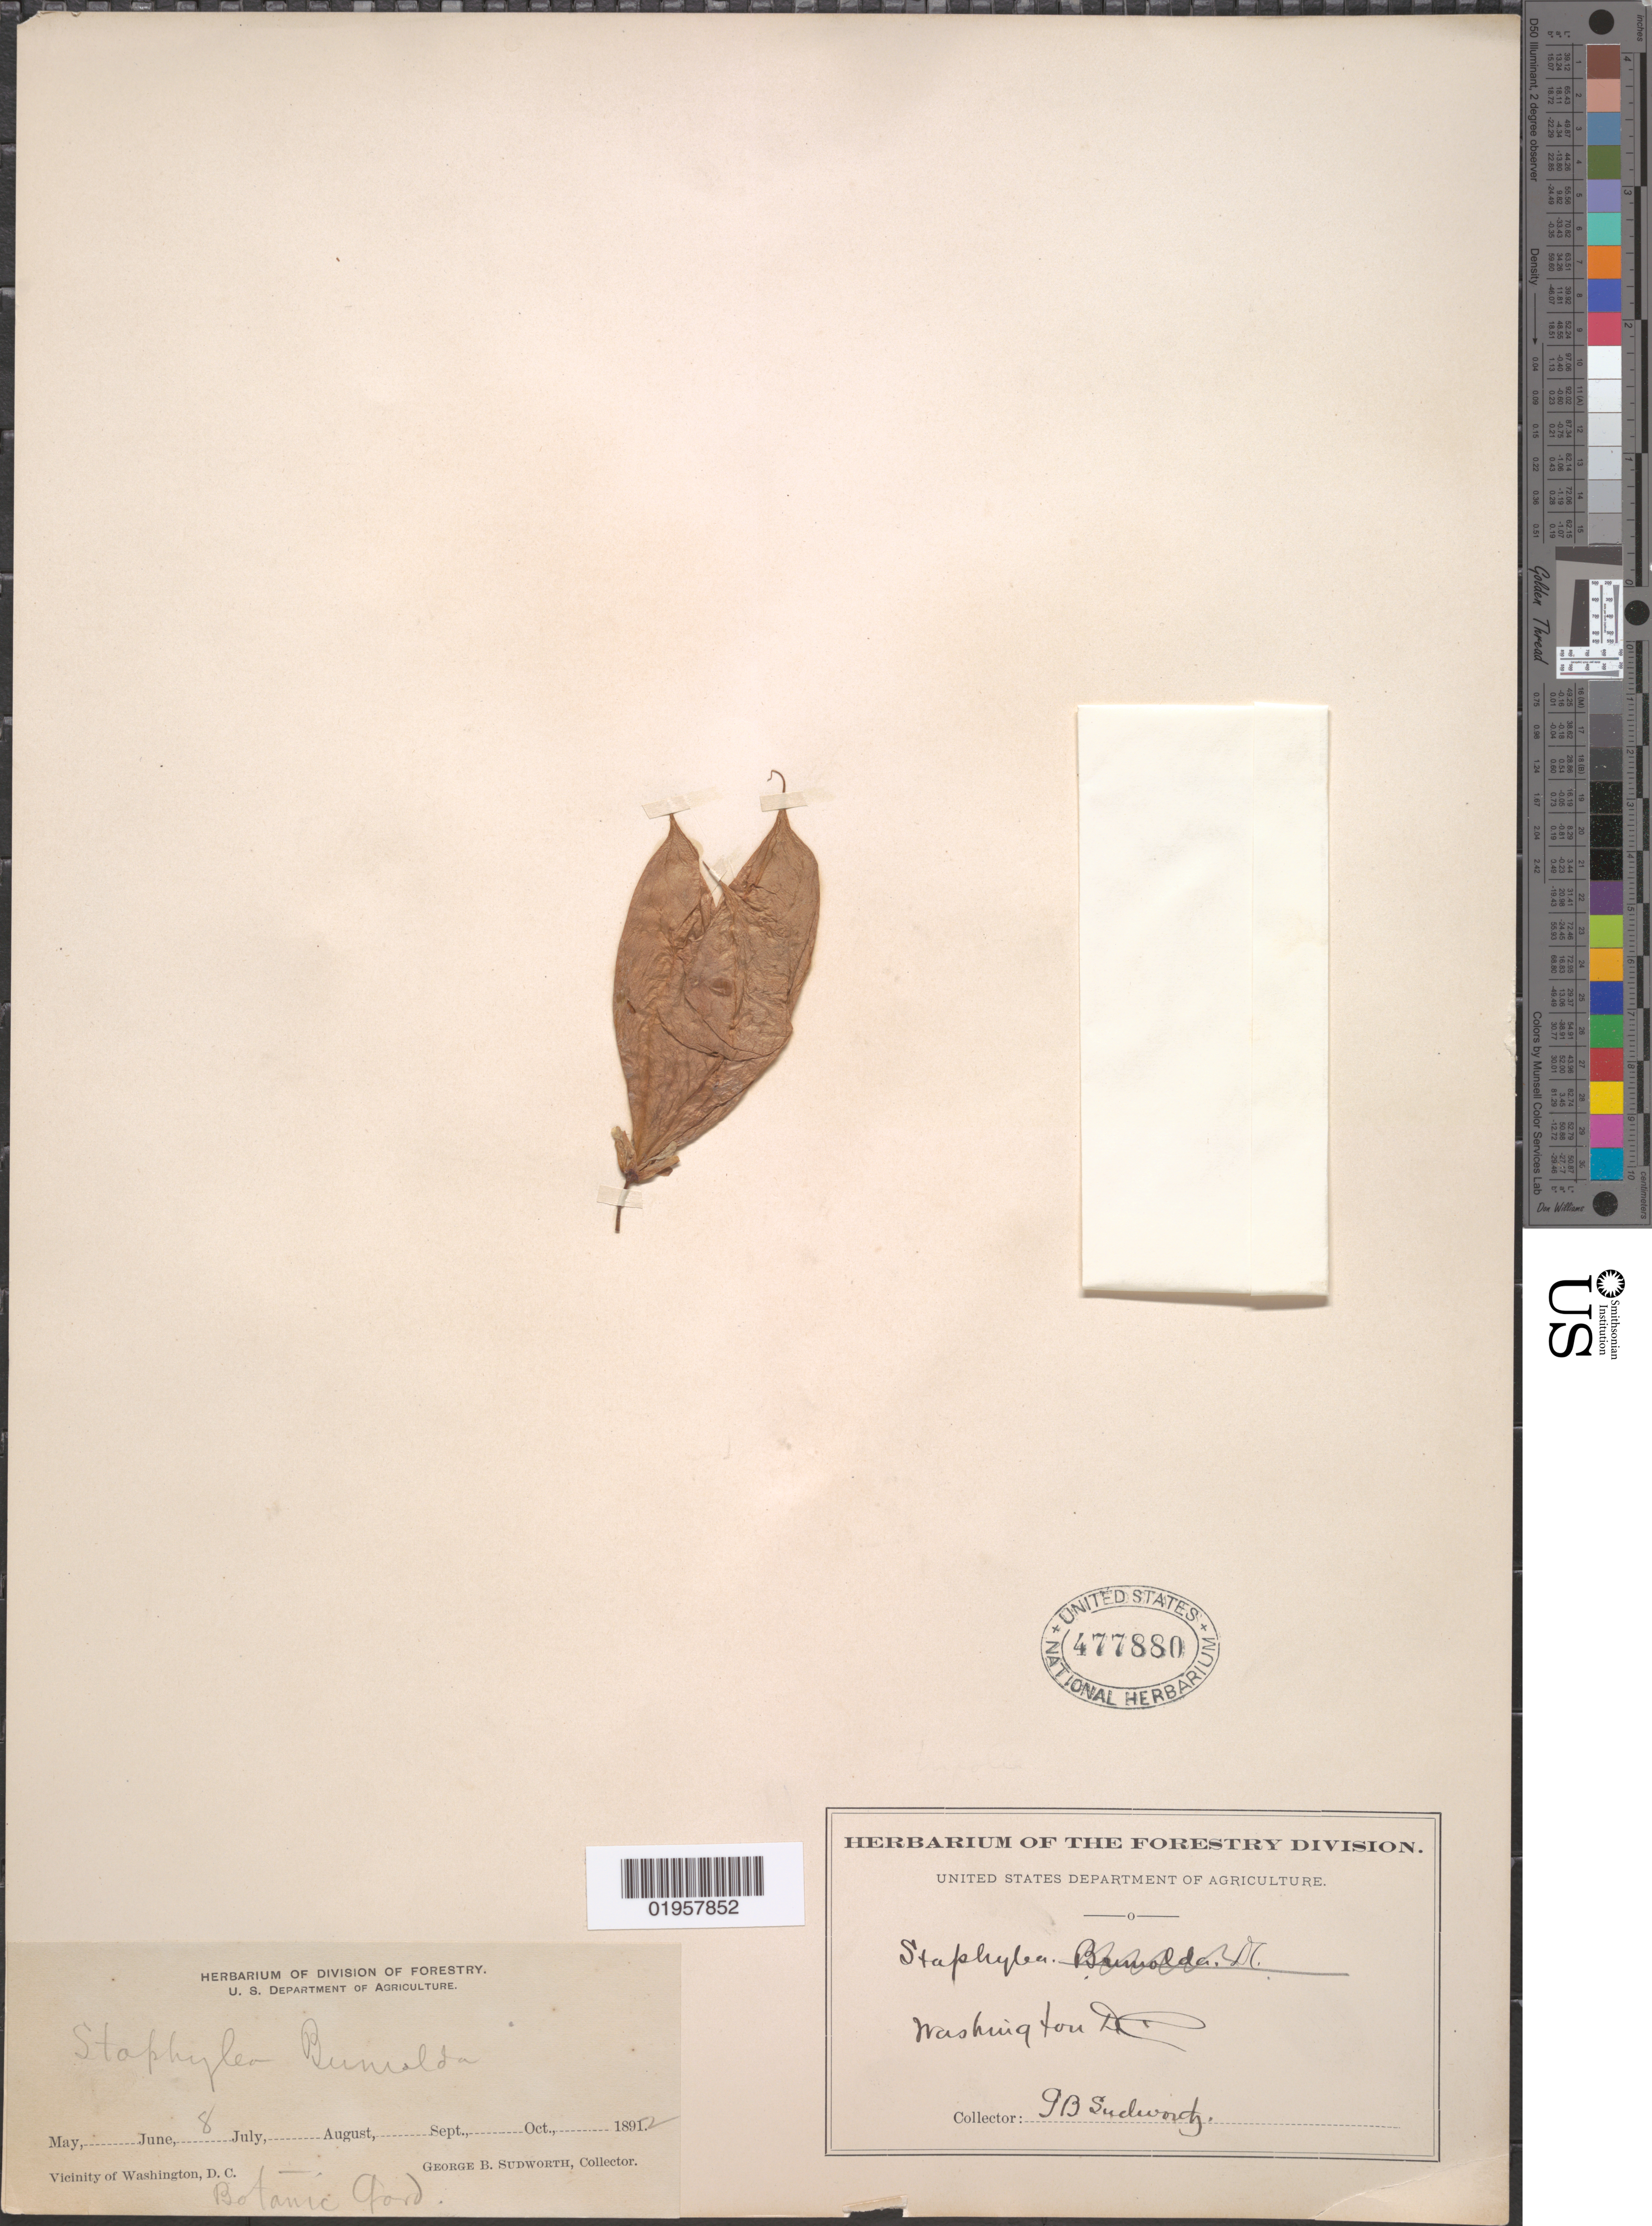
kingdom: Plantae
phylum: Tracheophyta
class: Magnoliopsida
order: Crossosomatales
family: Staphyleaceae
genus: Staphylea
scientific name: Staphylea bumalda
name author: DC.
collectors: G. B. Sudworth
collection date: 1892-07-08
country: United States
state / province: District of Columbia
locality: Botanic Gard.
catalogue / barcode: US 477880